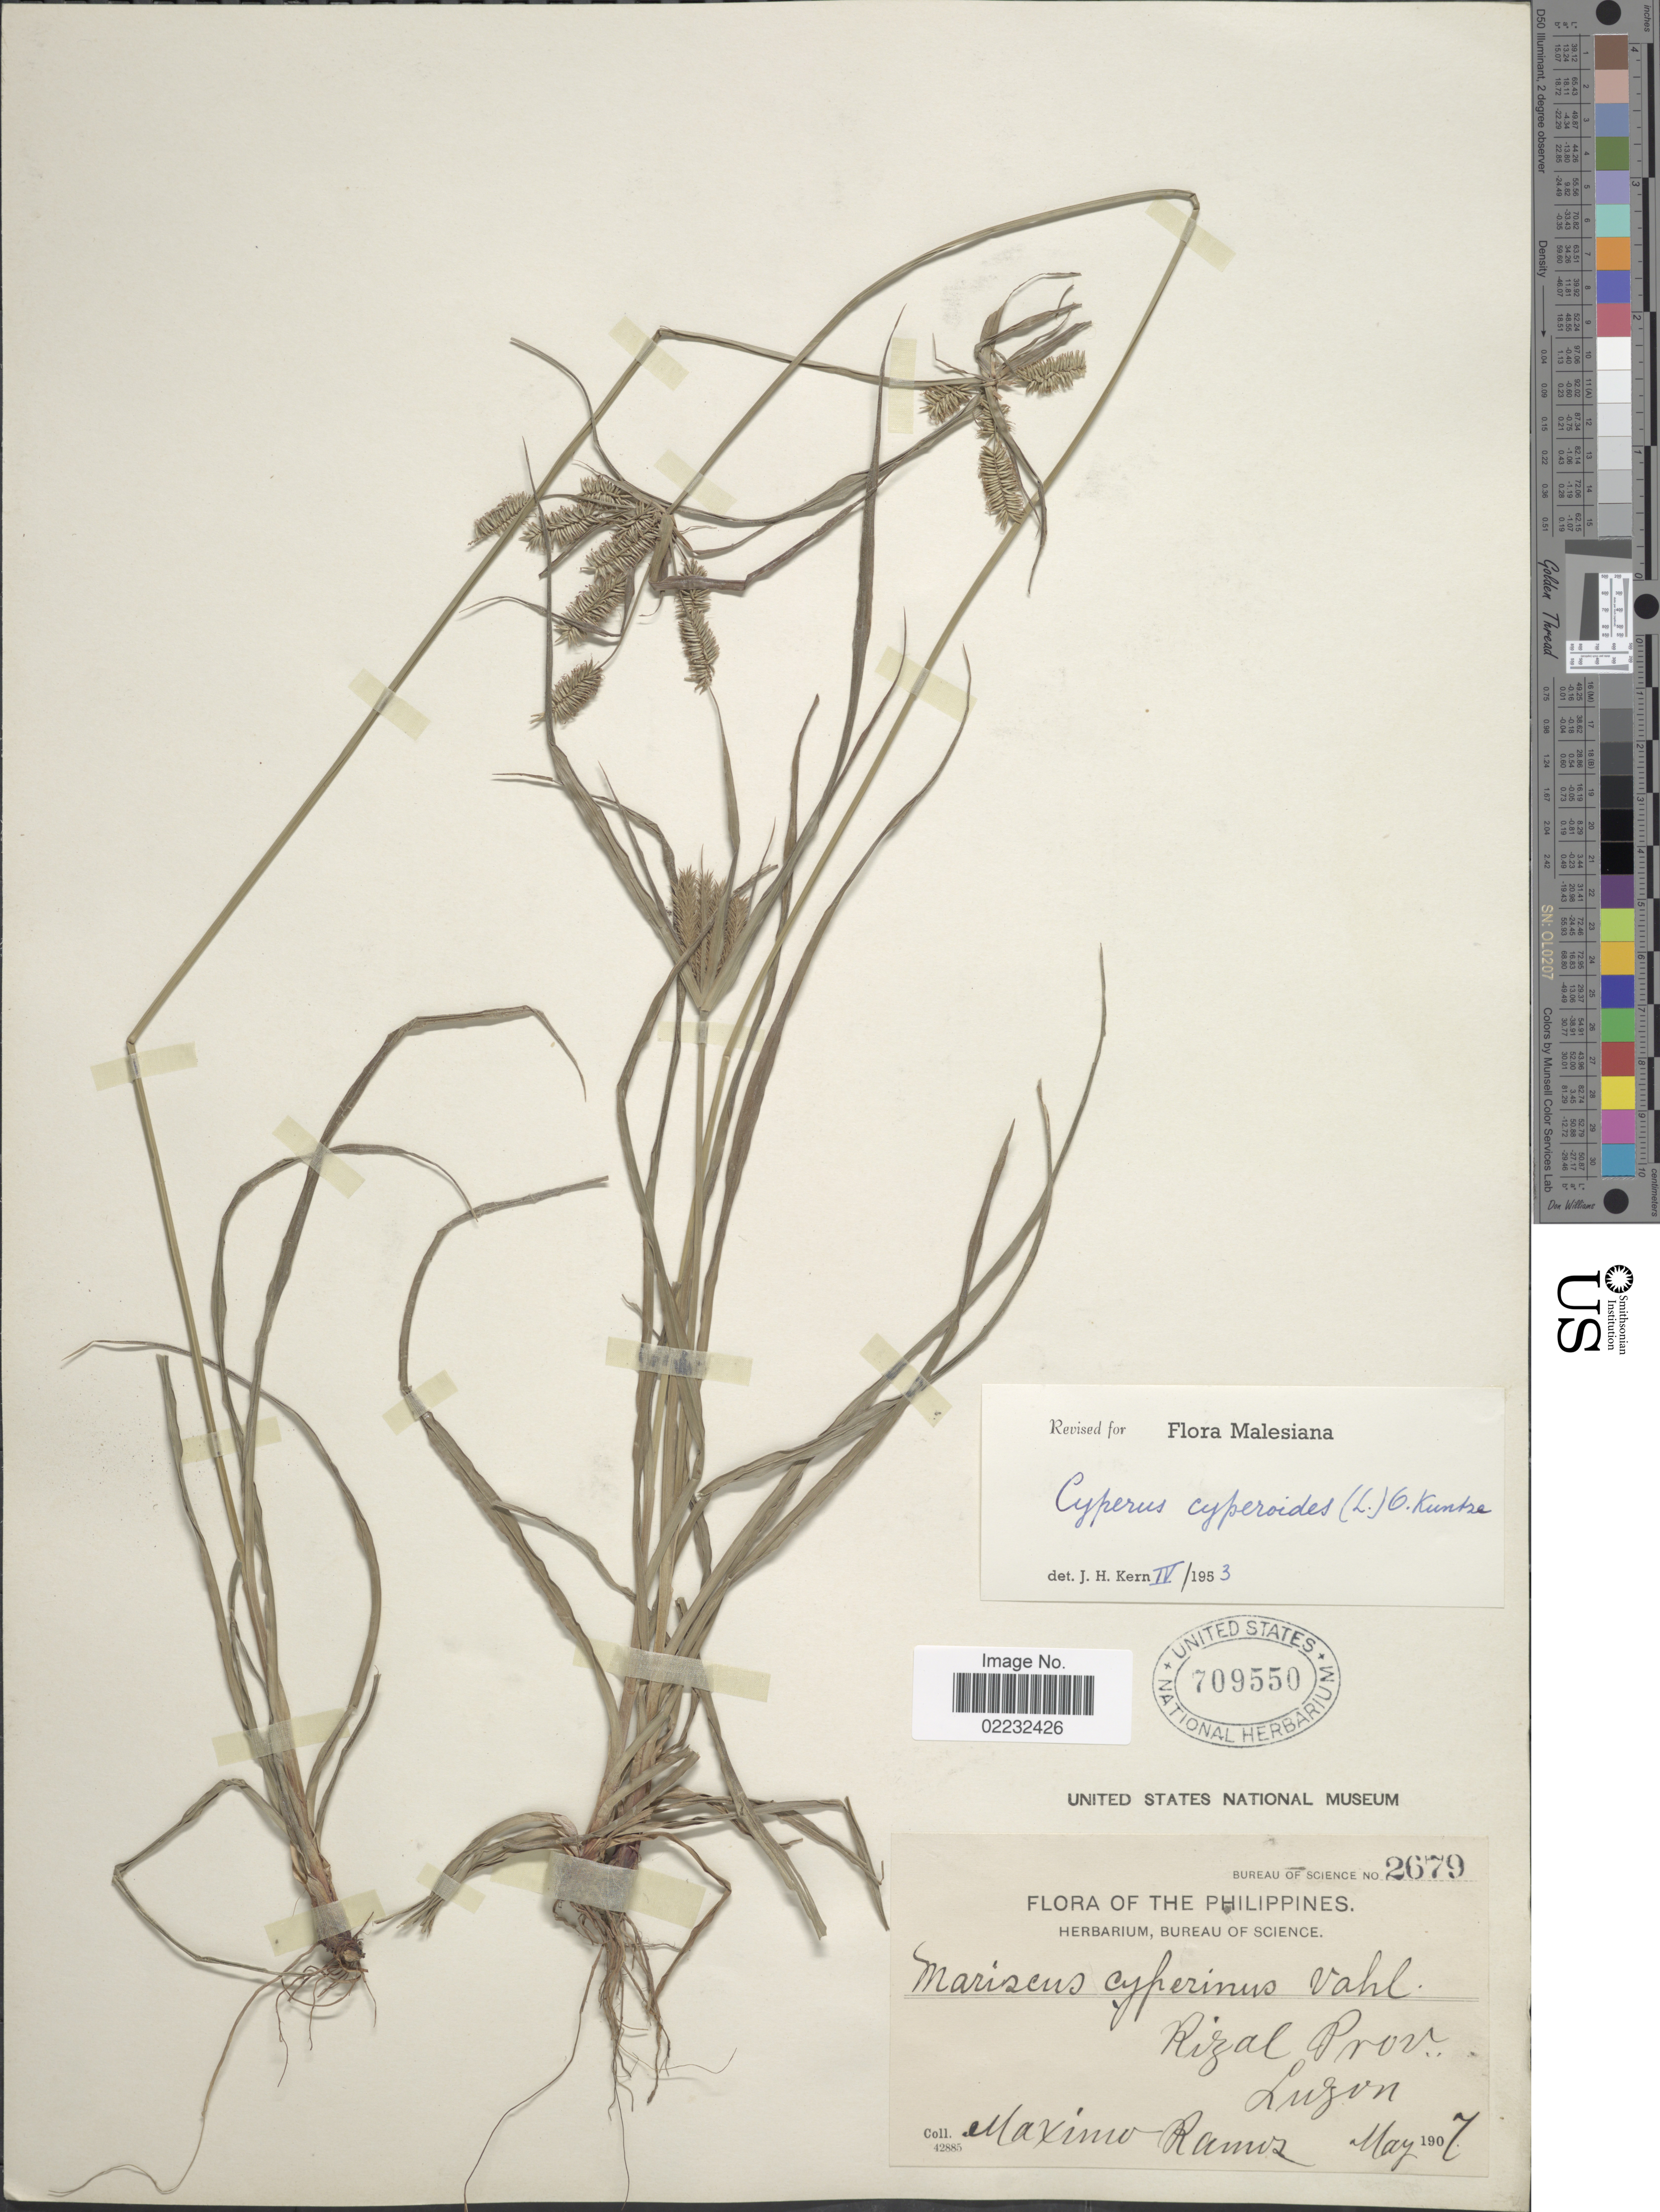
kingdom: Plantae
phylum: Tracheophyta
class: Liliopsida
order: Poales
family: Cyperaceae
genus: Cyperus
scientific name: Cyperus cyperoides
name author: (L.) Kuntze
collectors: M. Ramos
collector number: Bureau of Science 2679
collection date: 1907-05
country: Philippines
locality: Rizal Prov., Luzon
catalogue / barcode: US 709550